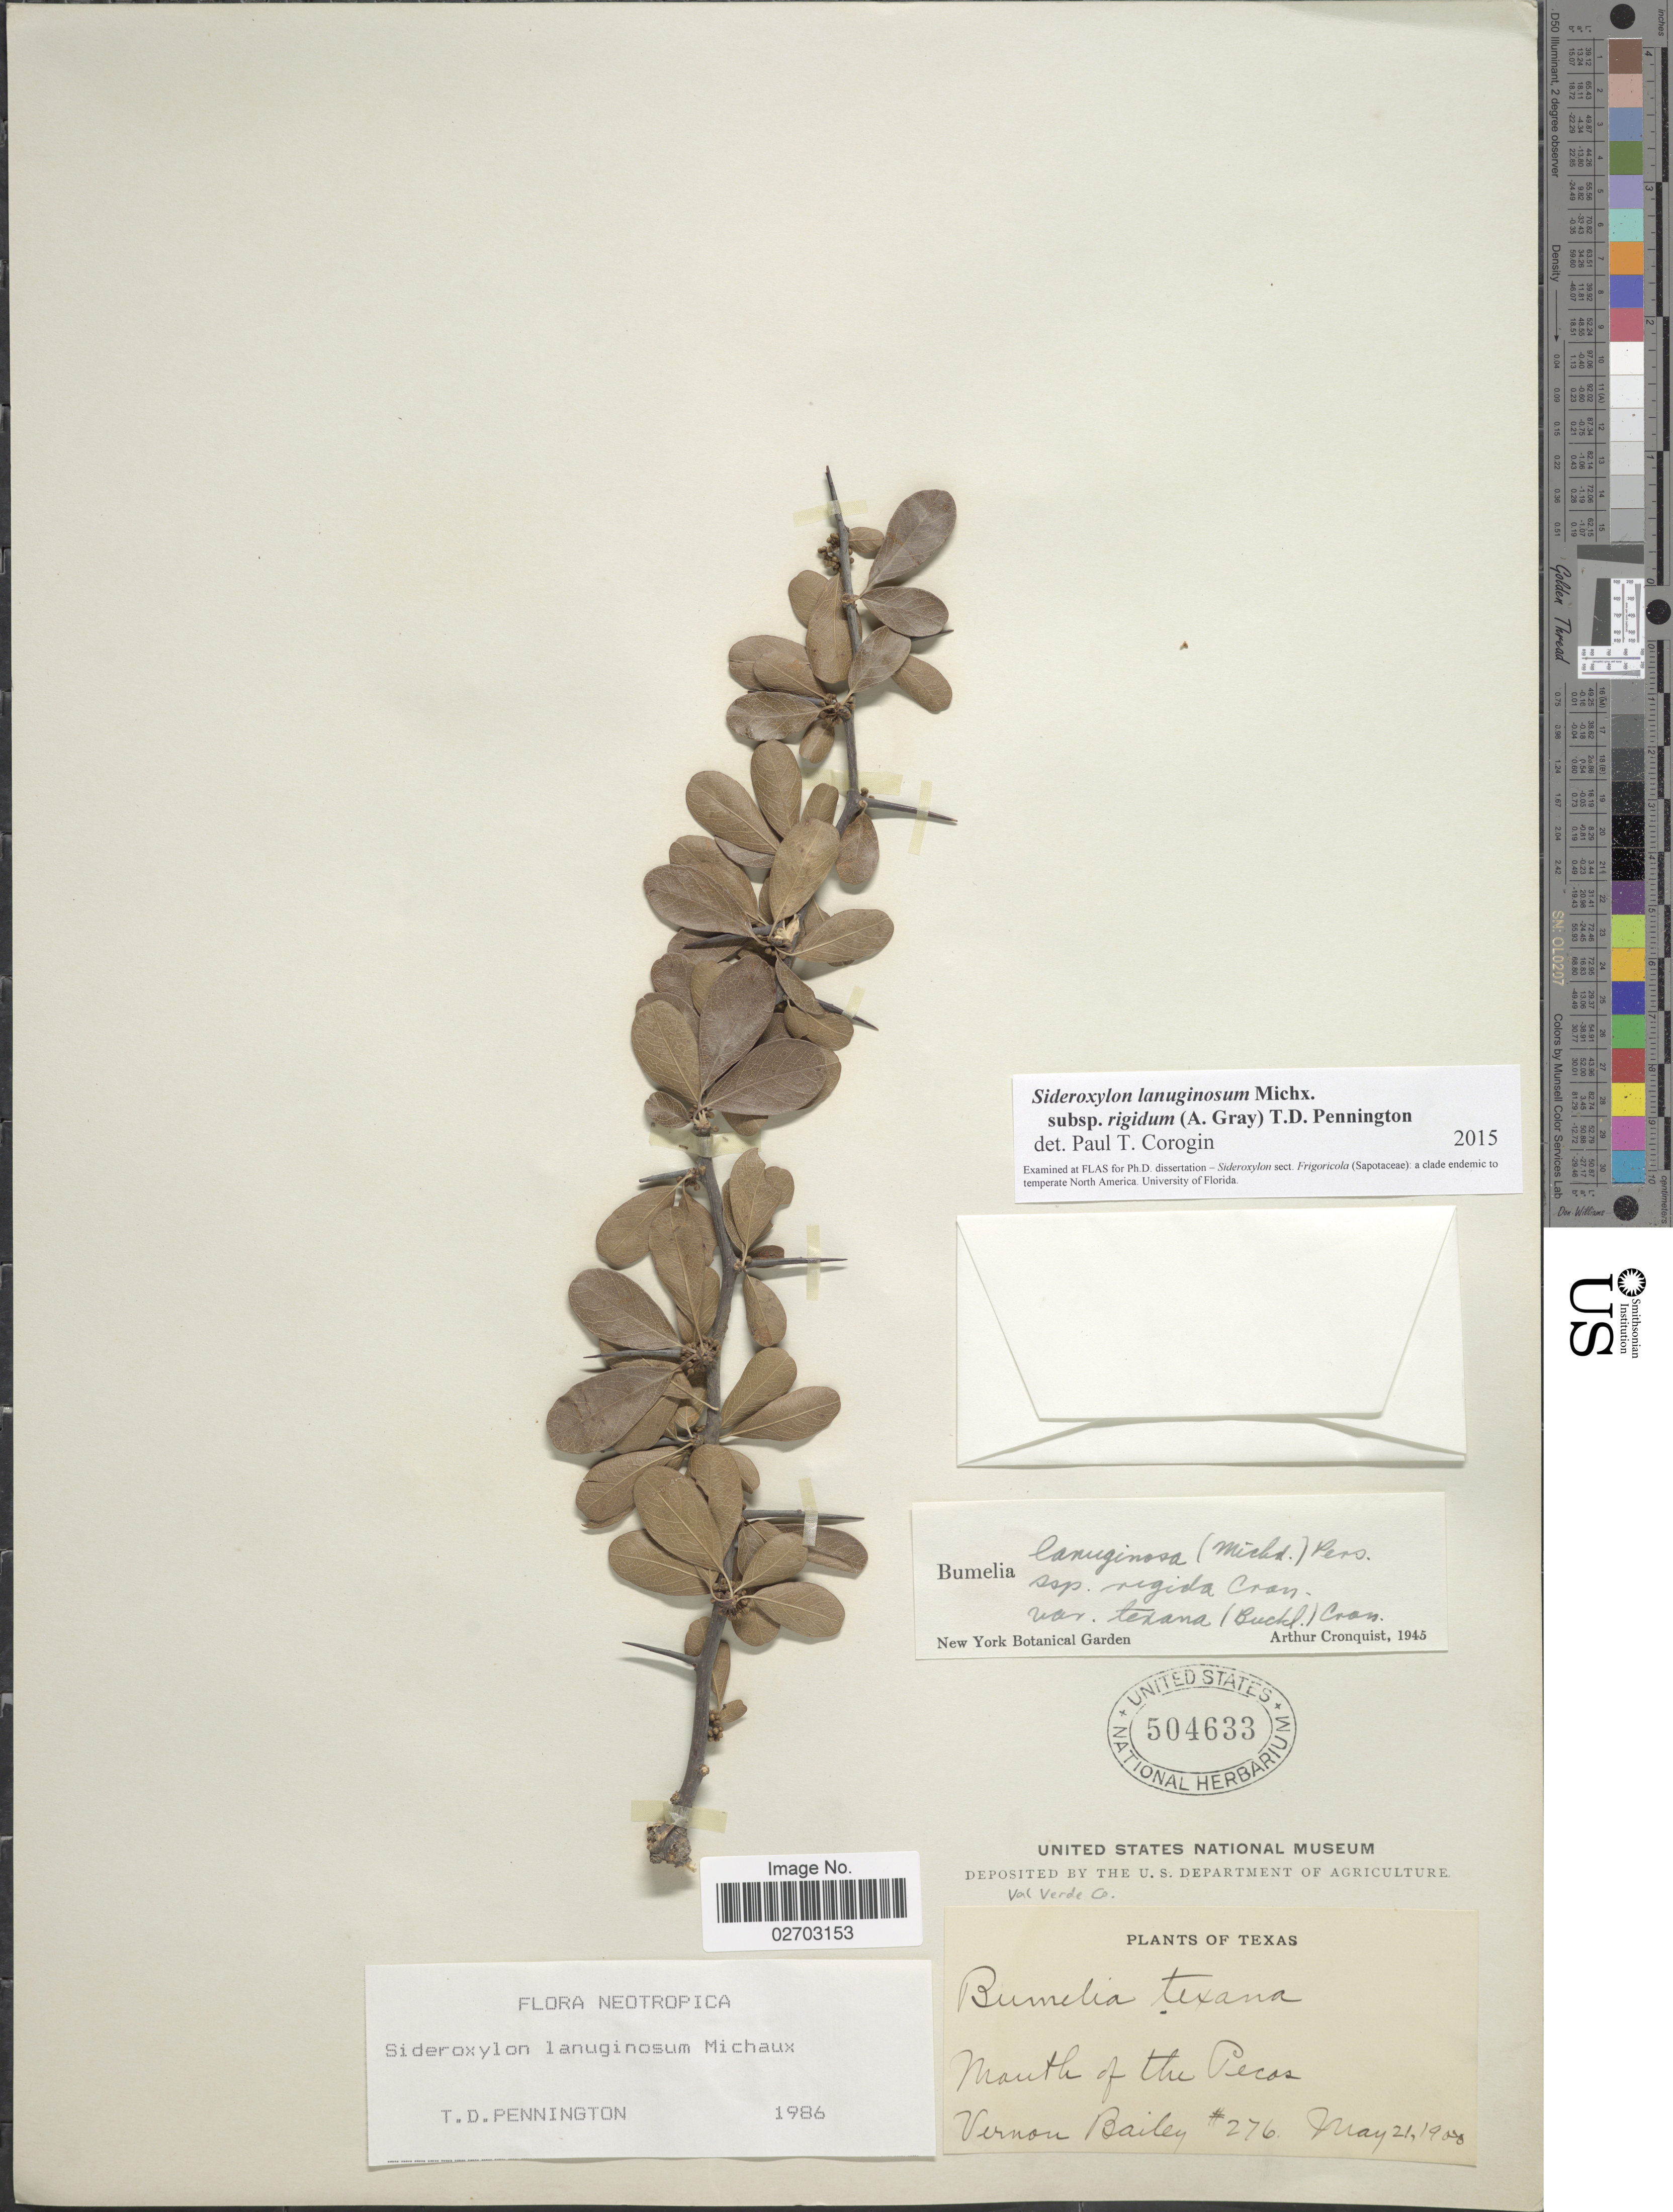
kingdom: Plantae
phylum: Tracheophyta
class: Magnoliopsida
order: Ericales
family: Sapotaceae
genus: Sideroxylon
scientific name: Sideroxylon lanuginosum subsp. rigidum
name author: (A. Gray) T.D. Penn.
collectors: V. O. Bailey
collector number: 276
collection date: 1900-05-21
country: United States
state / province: Texas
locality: Mouth of the Pecas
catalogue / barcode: US 504633